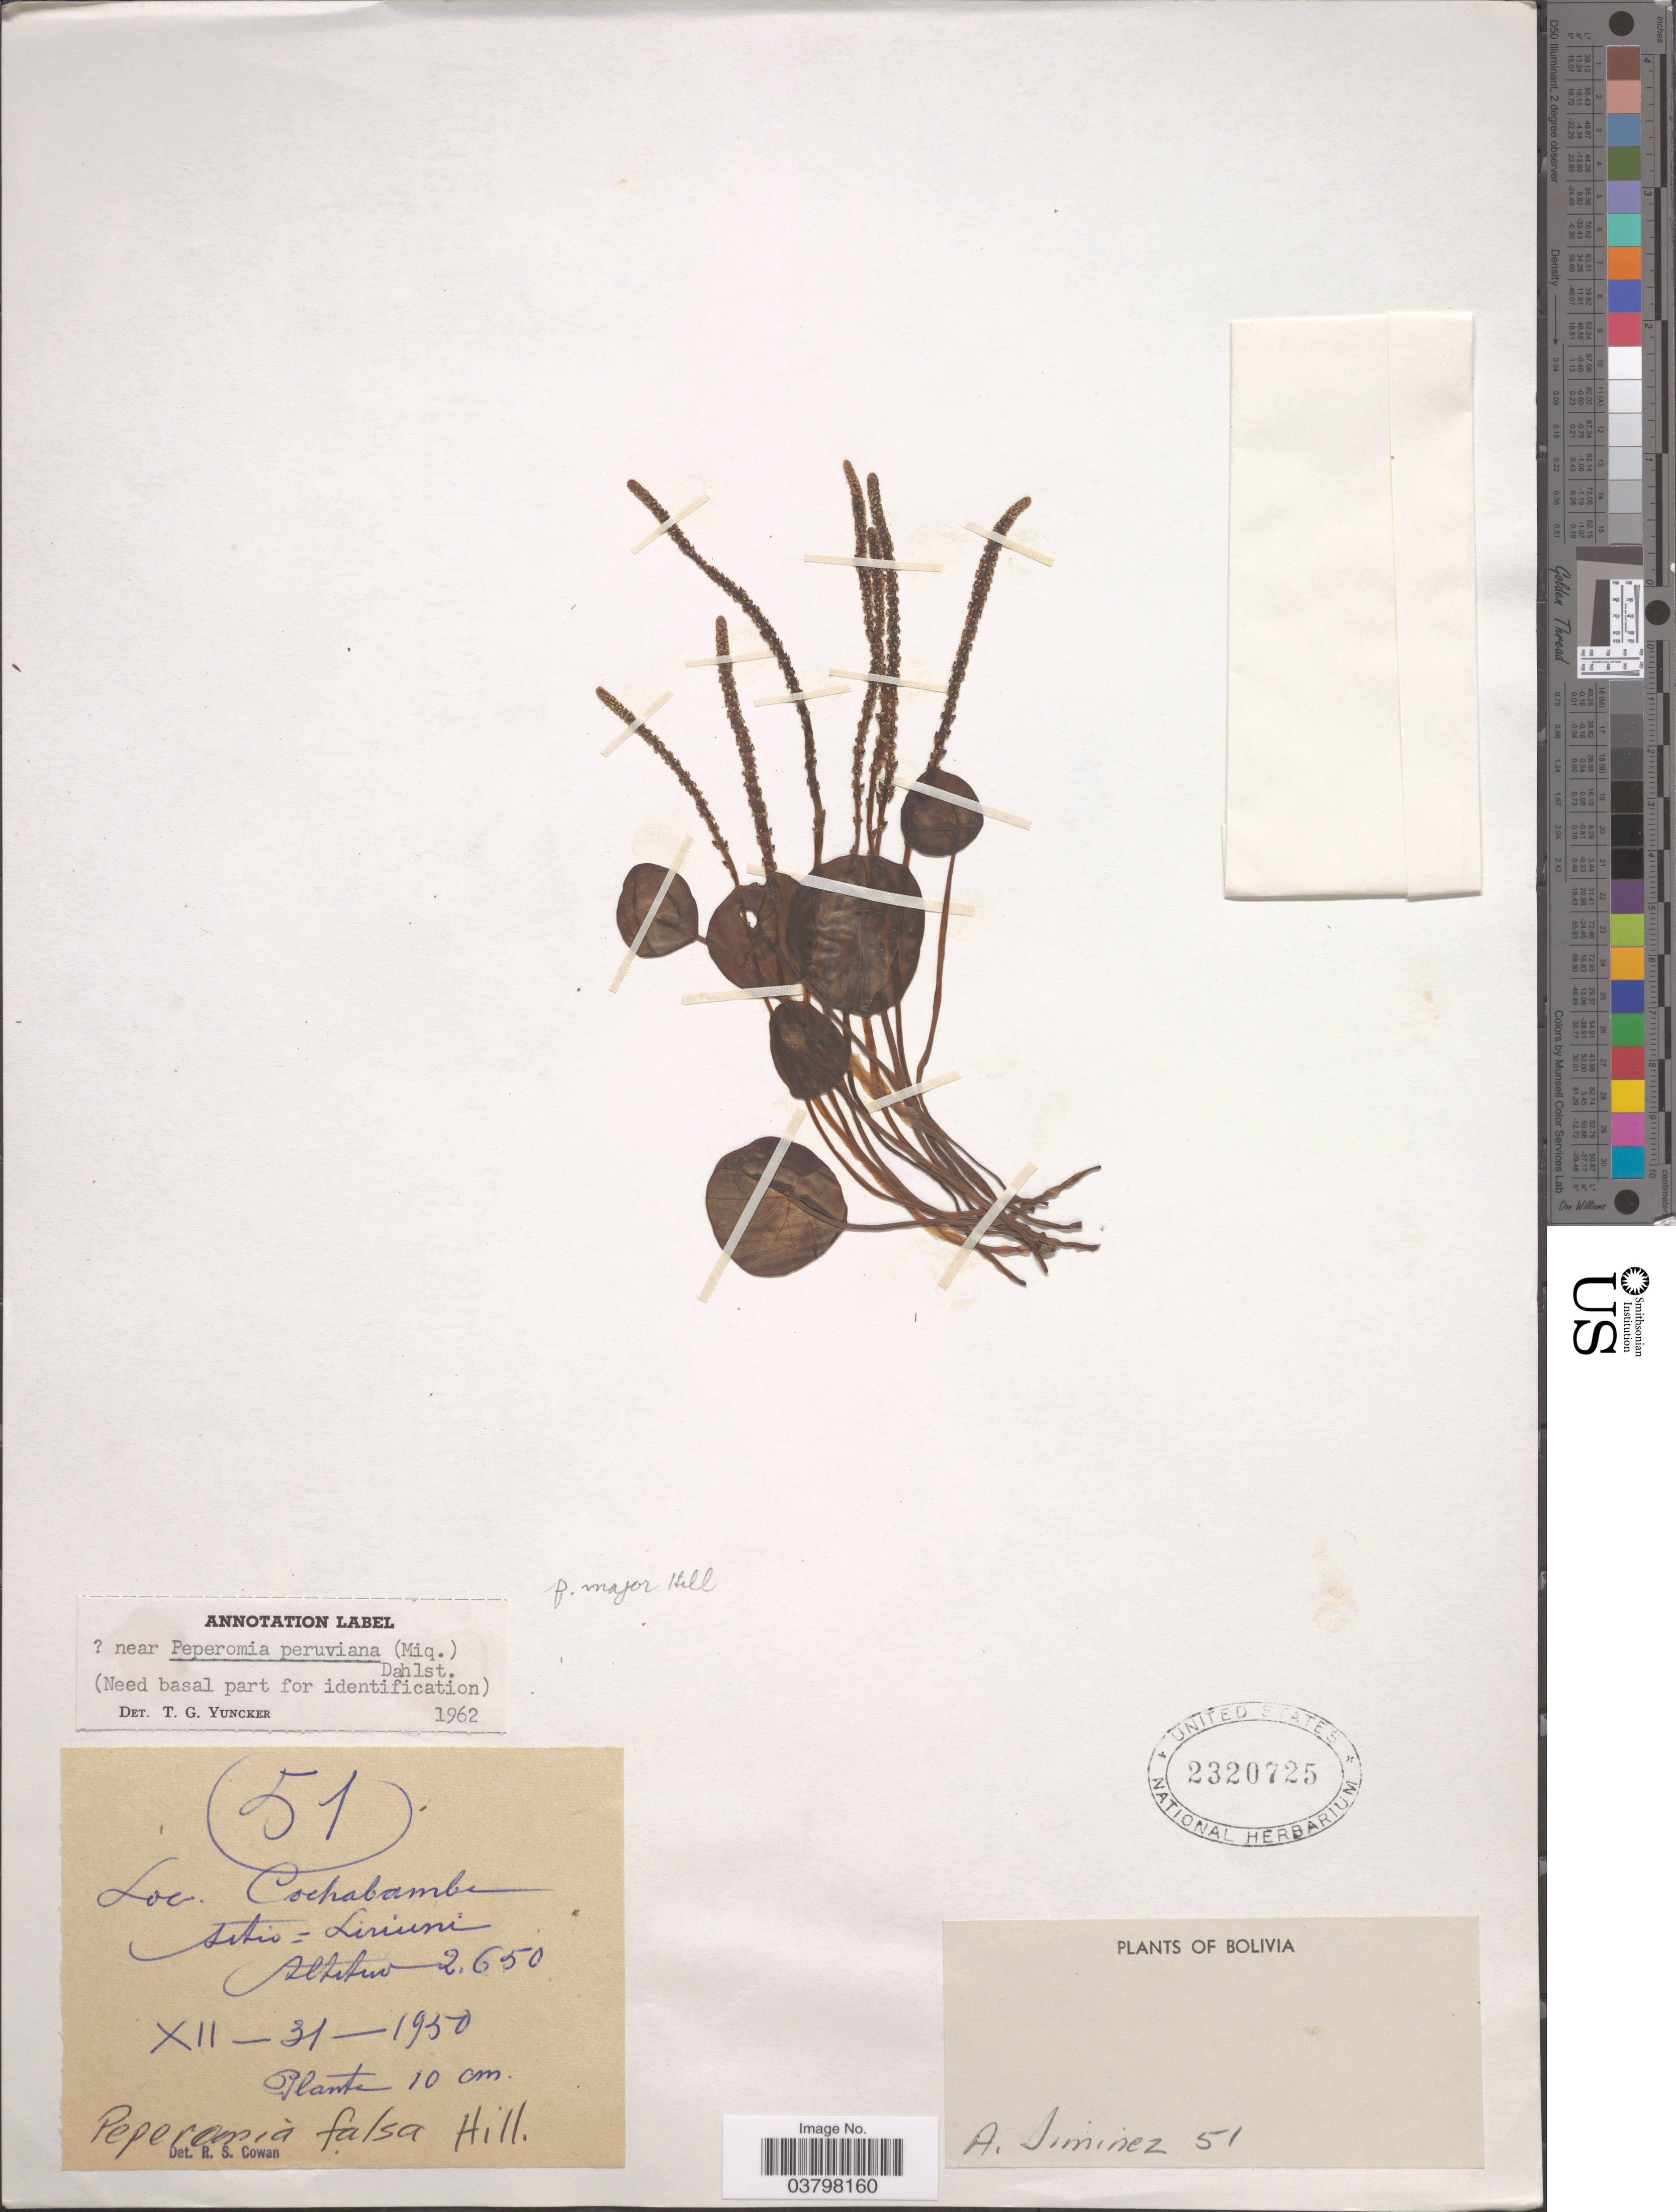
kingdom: Plantae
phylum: Tracheophyta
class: Magnoliopsida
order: Piperales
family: Piperaceae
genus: Peperomia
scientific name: Peperomia peruviana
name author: (Miq.) Dahlst.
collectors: A. Jimenez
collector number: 51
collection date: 1950-12-31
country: Bolivia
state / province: Cochabamba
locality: Sitio= Liriuni.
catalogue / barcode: US 2320725